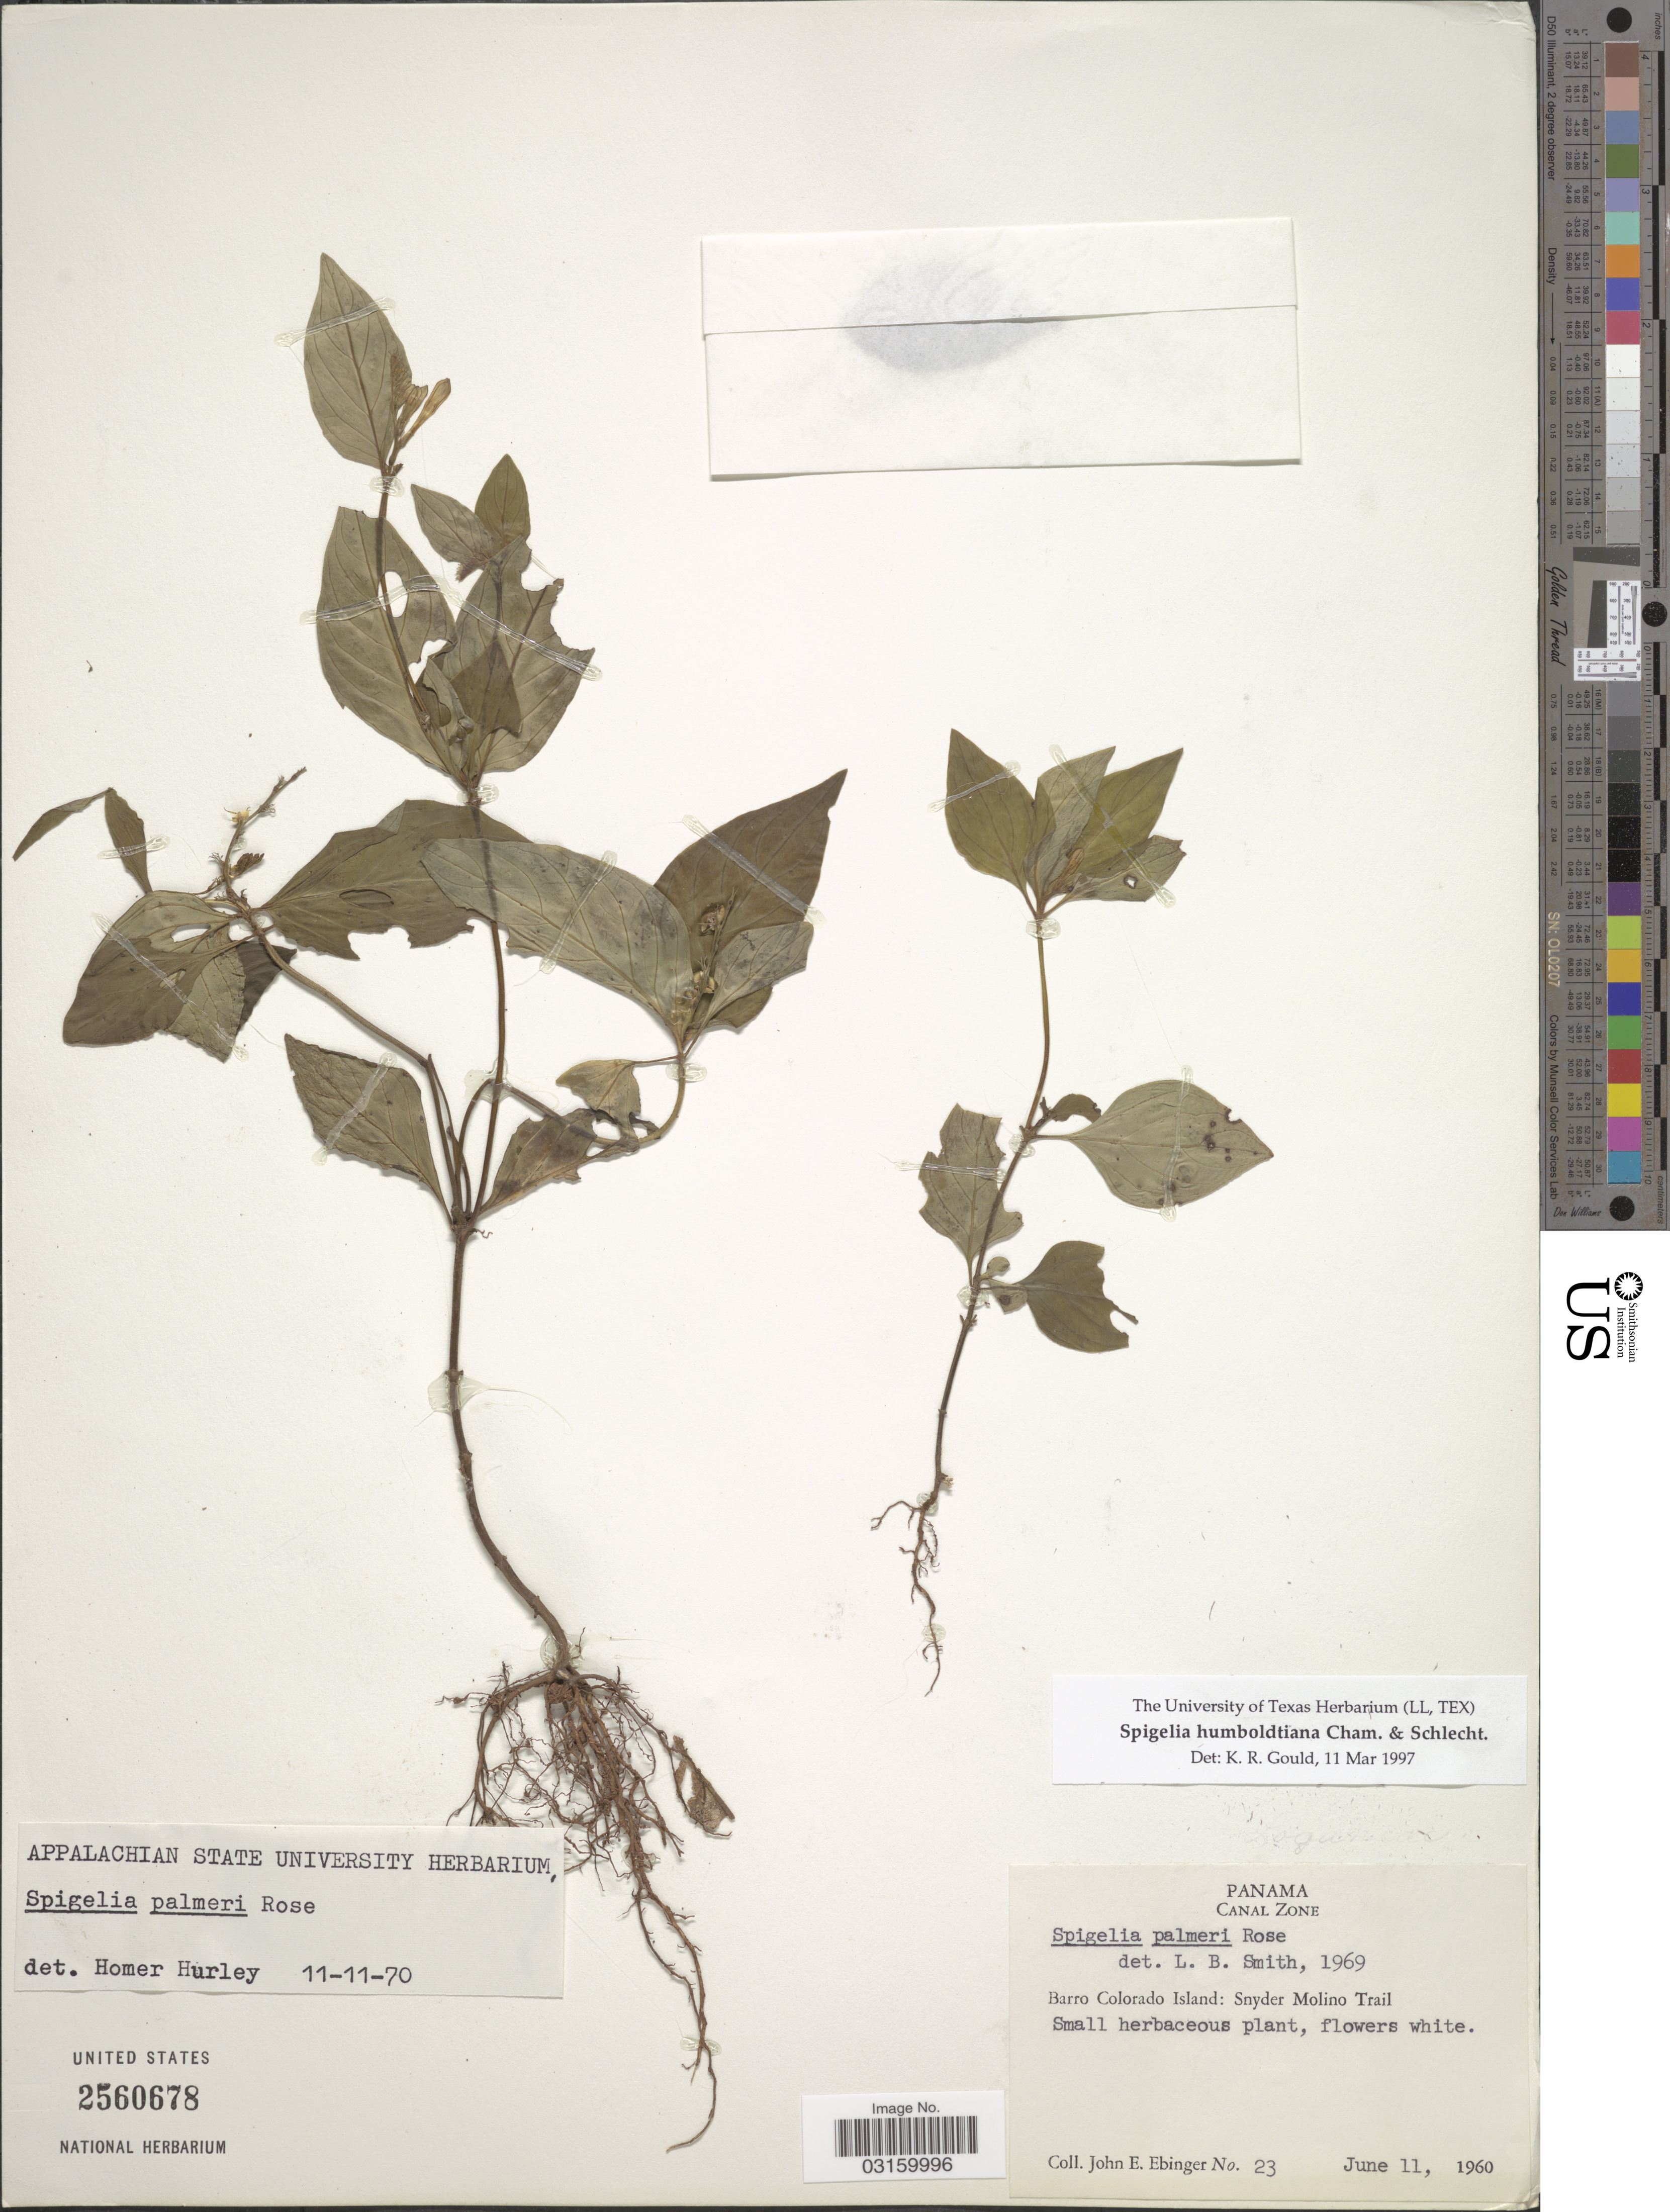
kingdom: Plantae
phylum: Tracheophyta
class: Magnoliopsida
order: Gentianales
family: Loganiaceae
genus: Spigelia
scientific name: Spigelia humboldtiana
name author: Cham. & Schltdl.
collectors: J. Ebinger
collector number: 23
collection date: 1960-06-11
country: Panama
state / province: Panamá Oeste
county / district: Canal Zone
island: Barro Colorado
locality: Canal Zone, Barro Colorado Island: Snyder Molino Trail.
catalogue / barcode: US 2560678